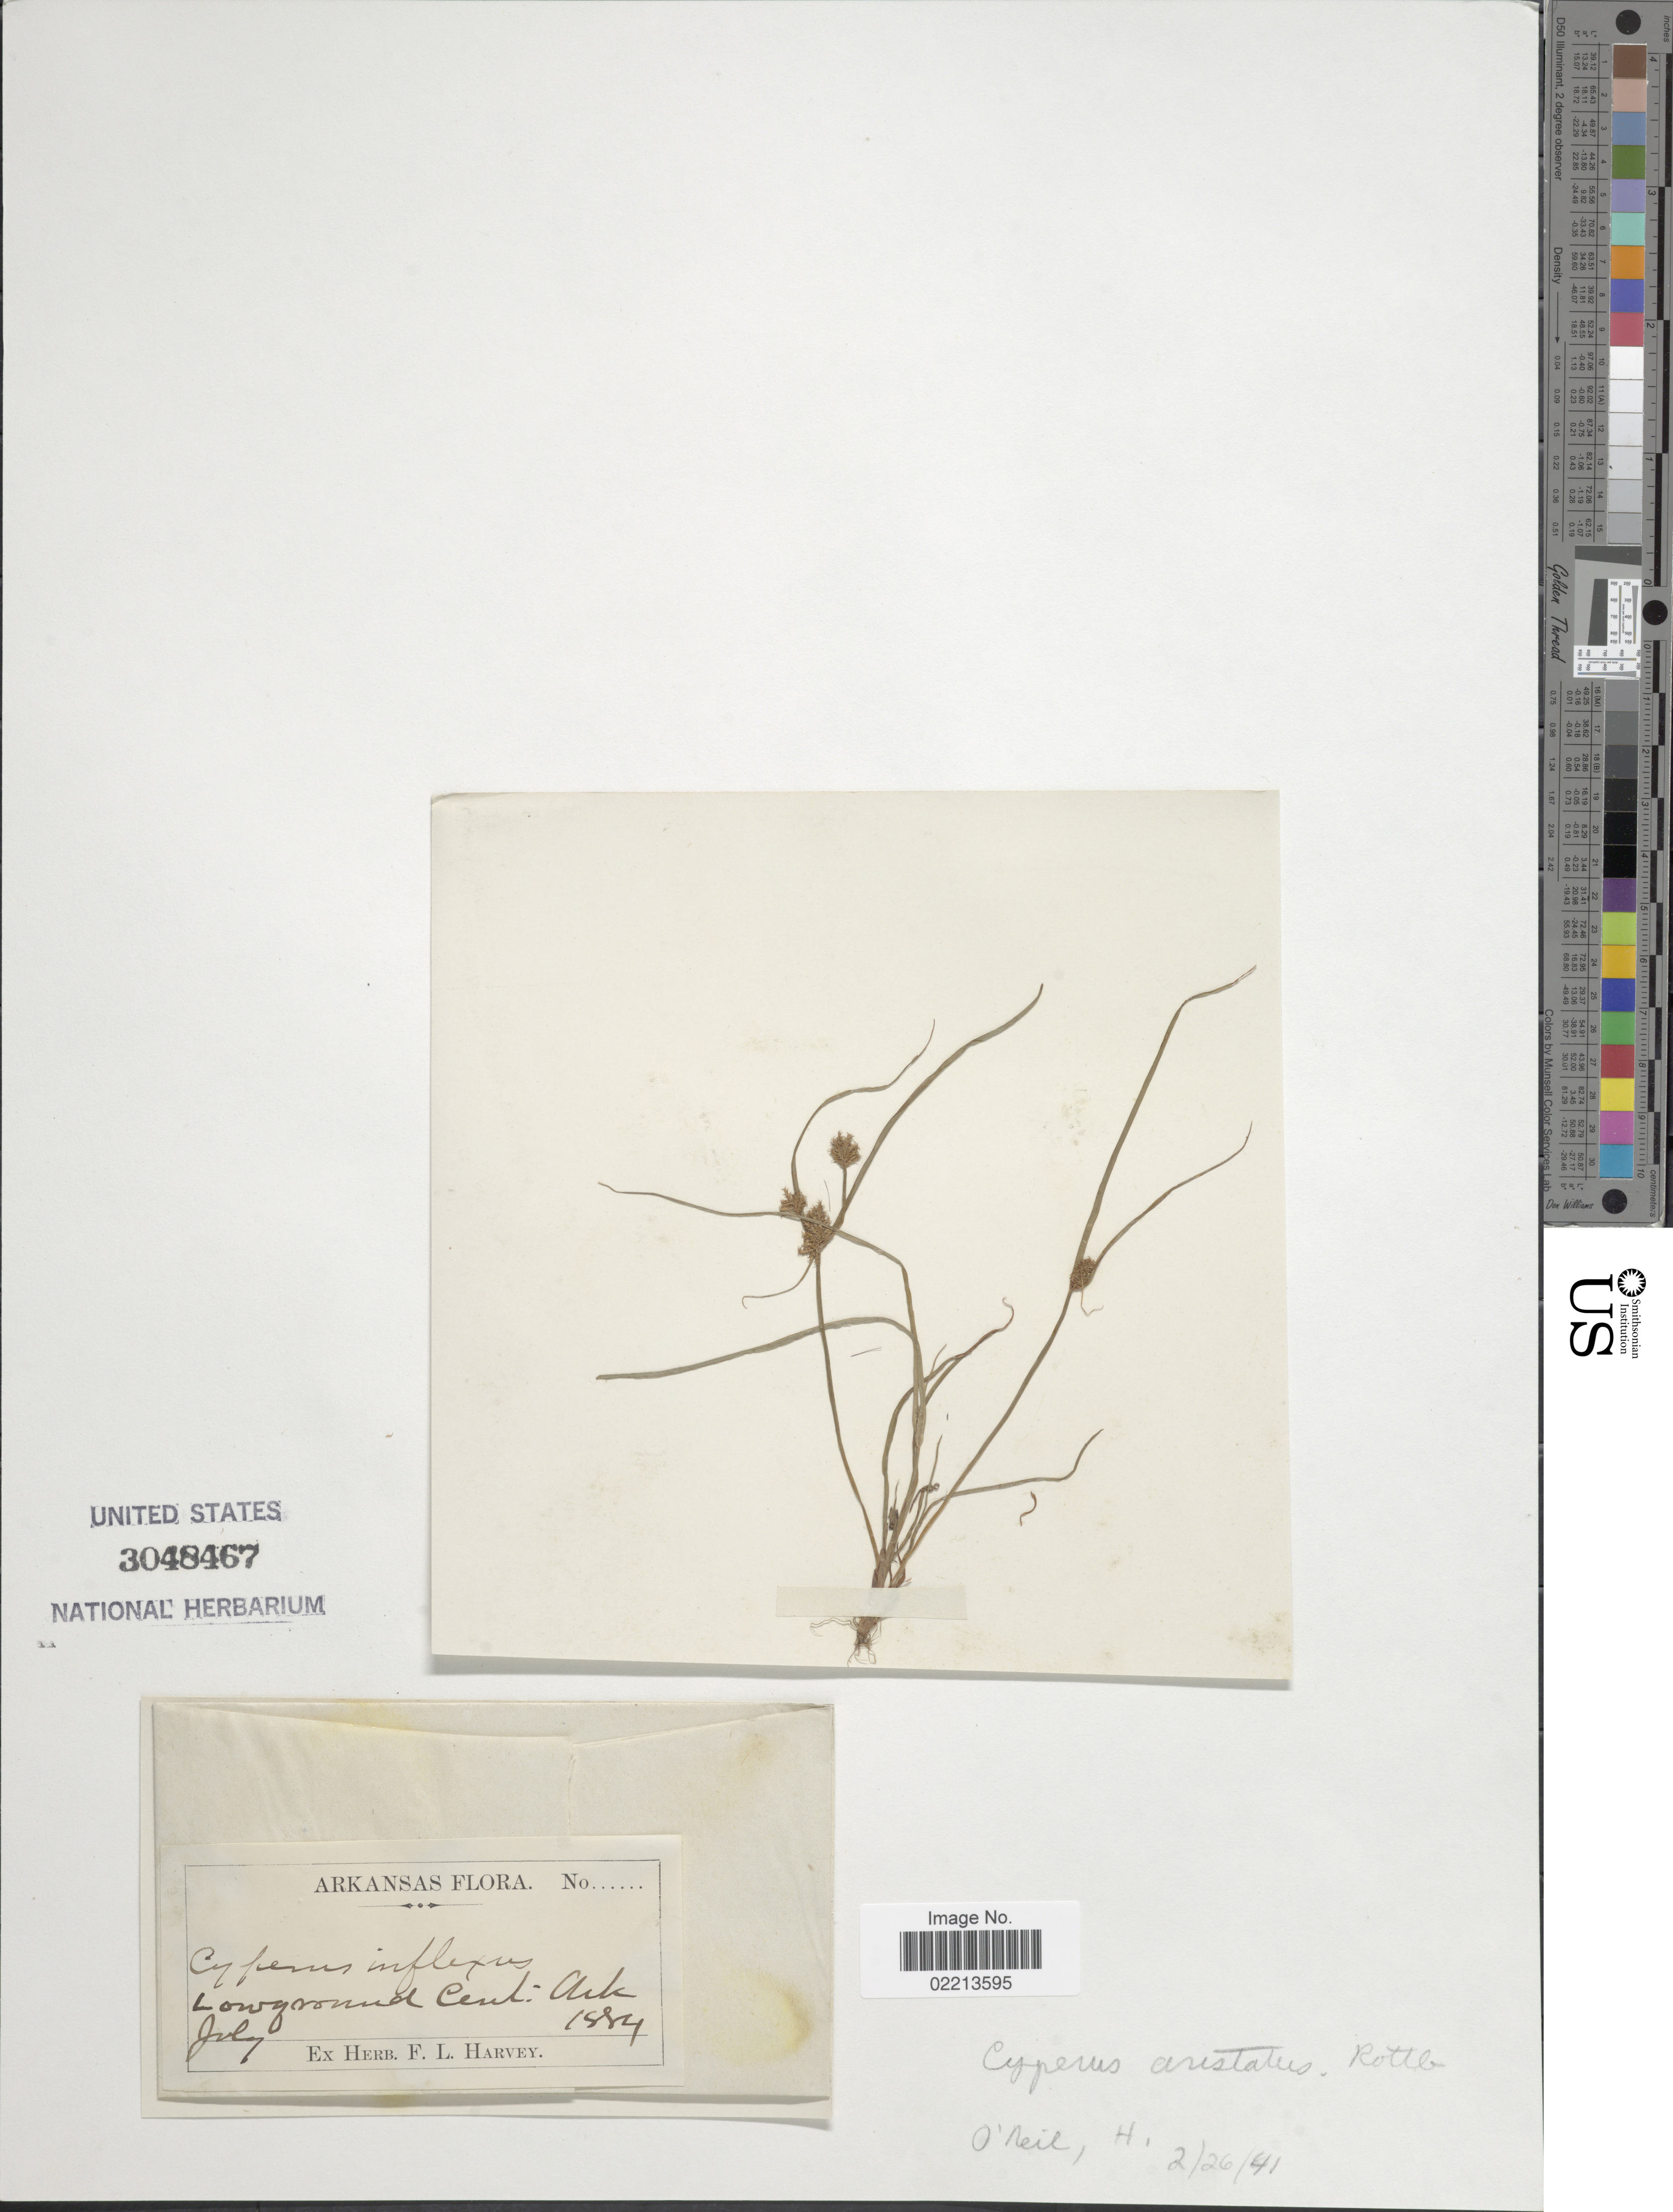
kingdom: Plantae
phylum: Tracheophyta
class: Liliopsida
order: Poales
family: Cyperaceae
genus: Cyperus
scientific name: Cyperus squarrosus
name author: L.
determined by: Strong, Mark T., (BOT), Smithsonian Institution - National Museum of Natural History (UNITED STATES)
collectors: ex herb. F. L. Harvey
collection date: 1884-07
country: United States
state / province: Arkansas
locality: Cent. Ark.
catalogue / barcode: US 3048467